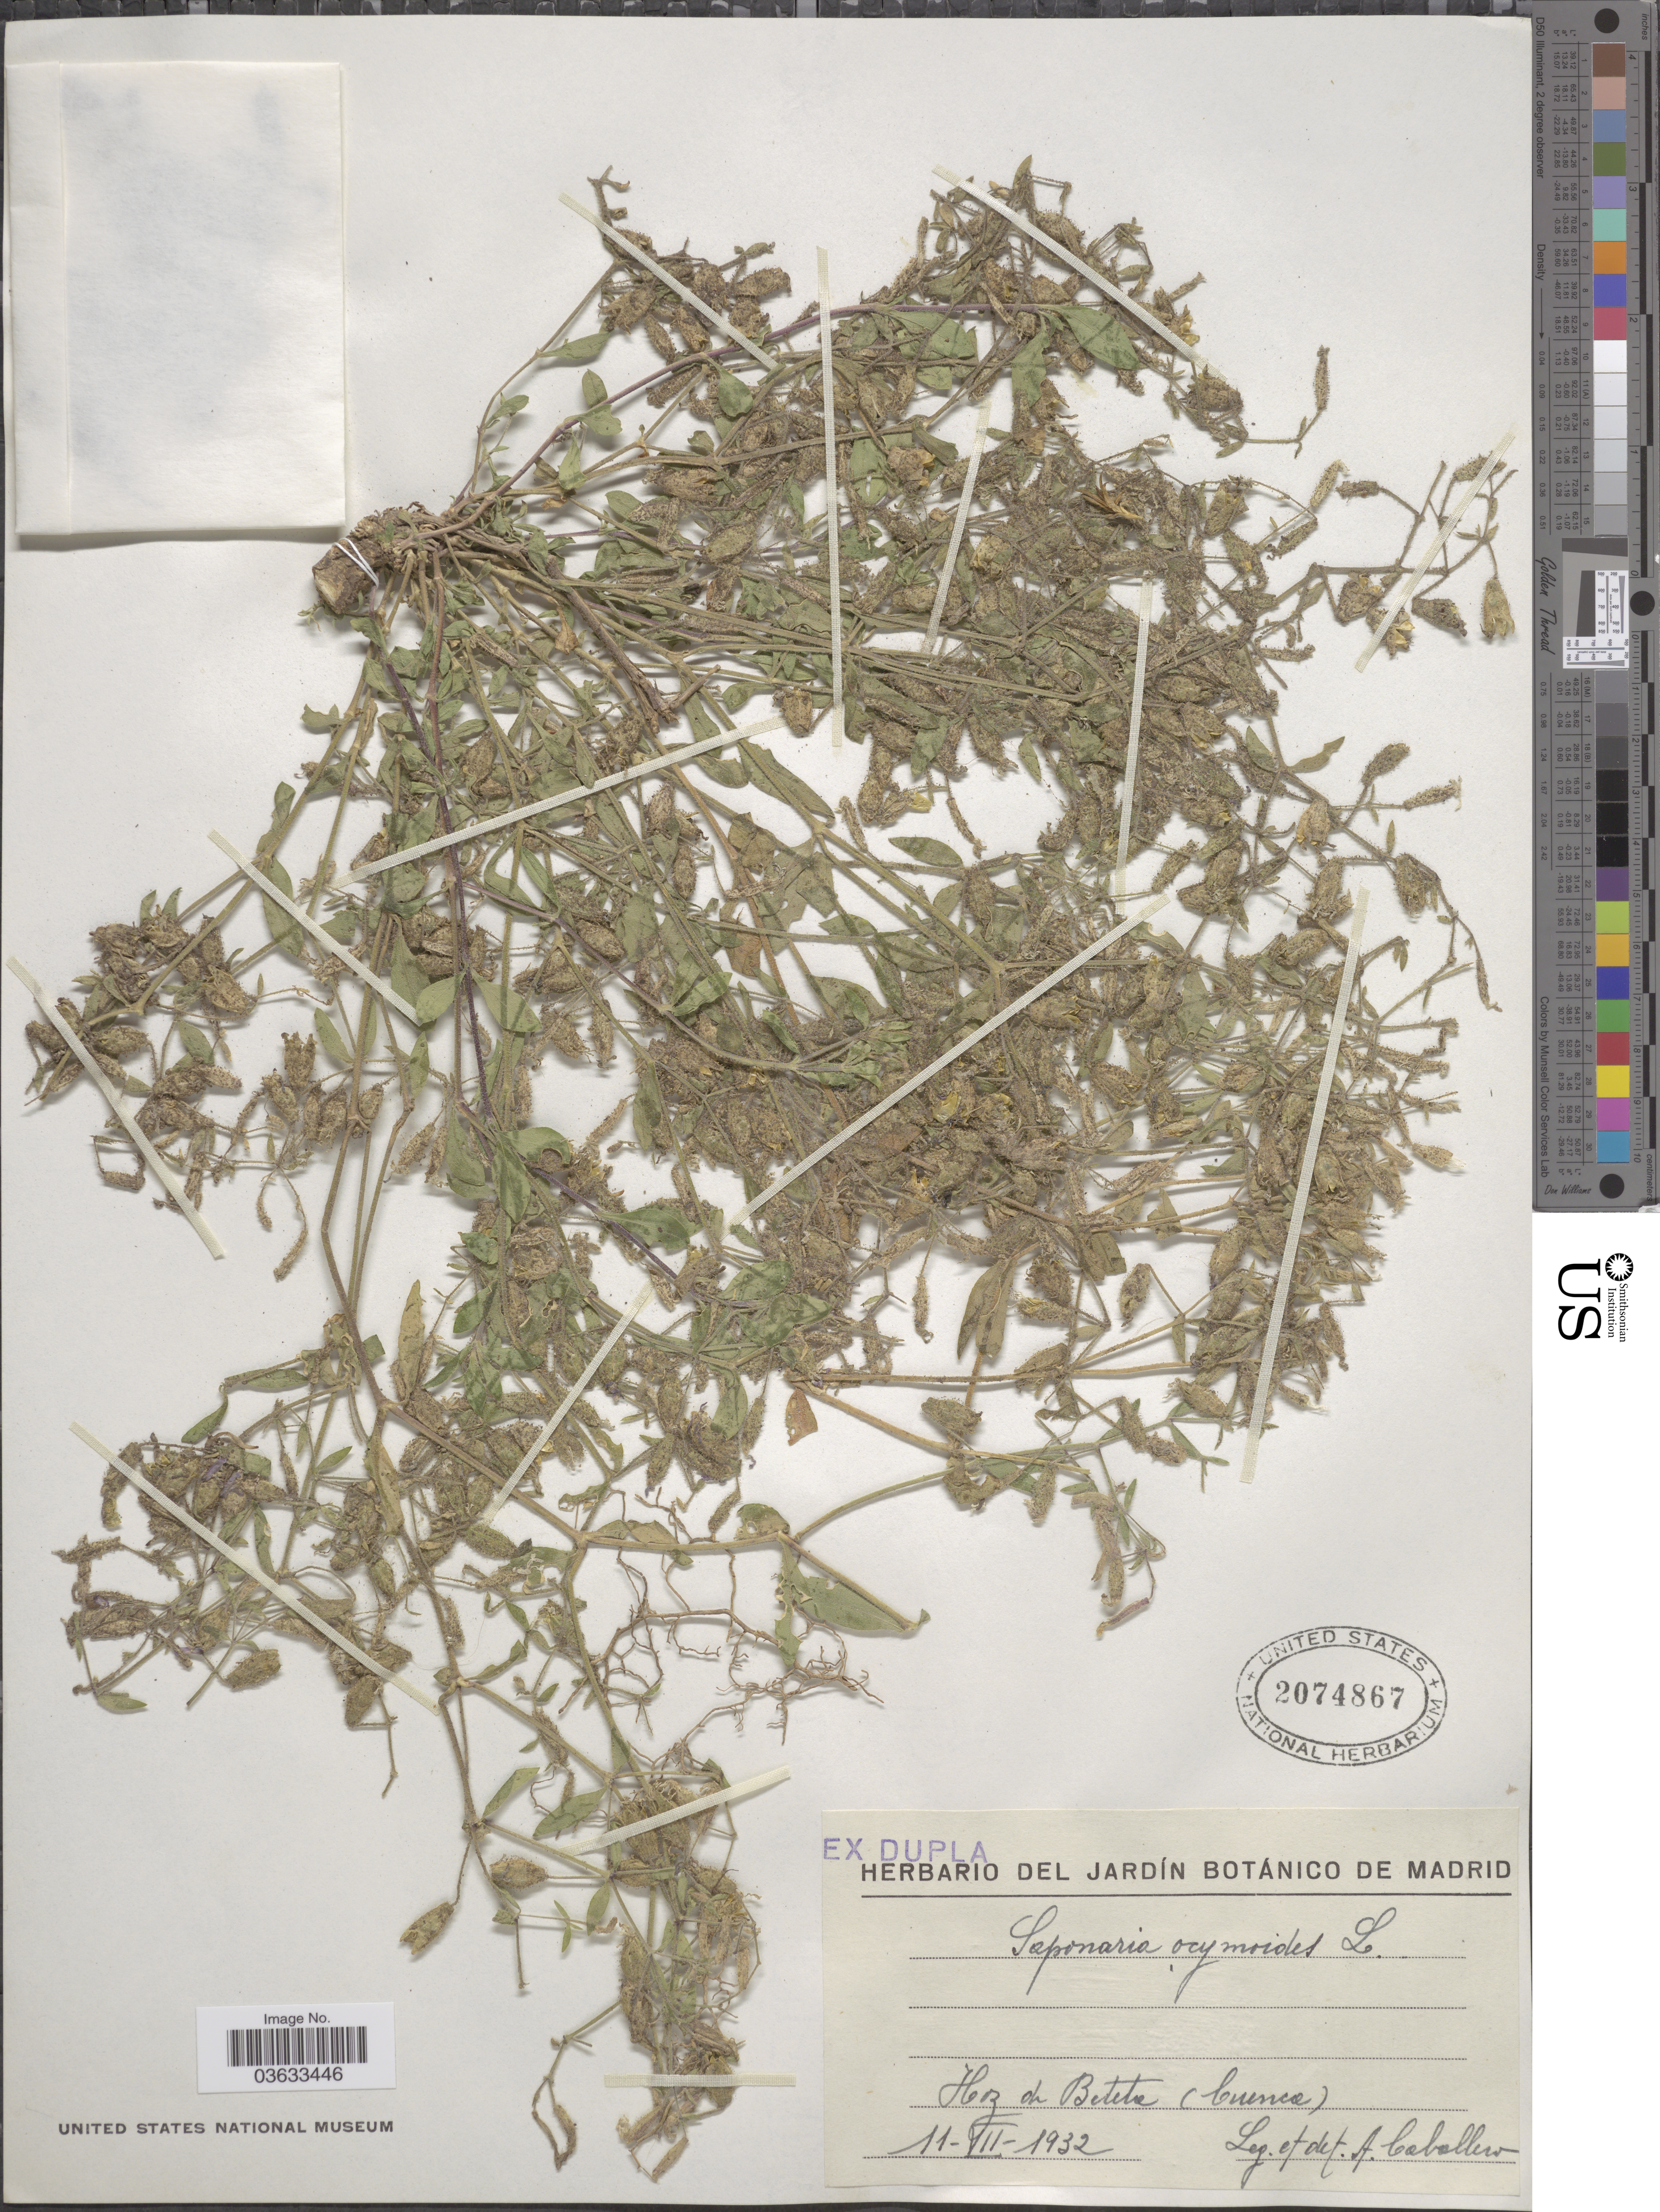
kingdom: Plantae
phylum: Tracheophyta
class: Magnoliopsida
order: Caryophyllales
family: Caryophyllaceae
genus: Saponaria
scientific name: Saponaria ocymoides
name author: L.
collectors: A. Caballero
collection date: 1932-07-11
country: Spain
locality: Hoz de Beteta (Cuenca).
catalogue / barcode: US 2074867